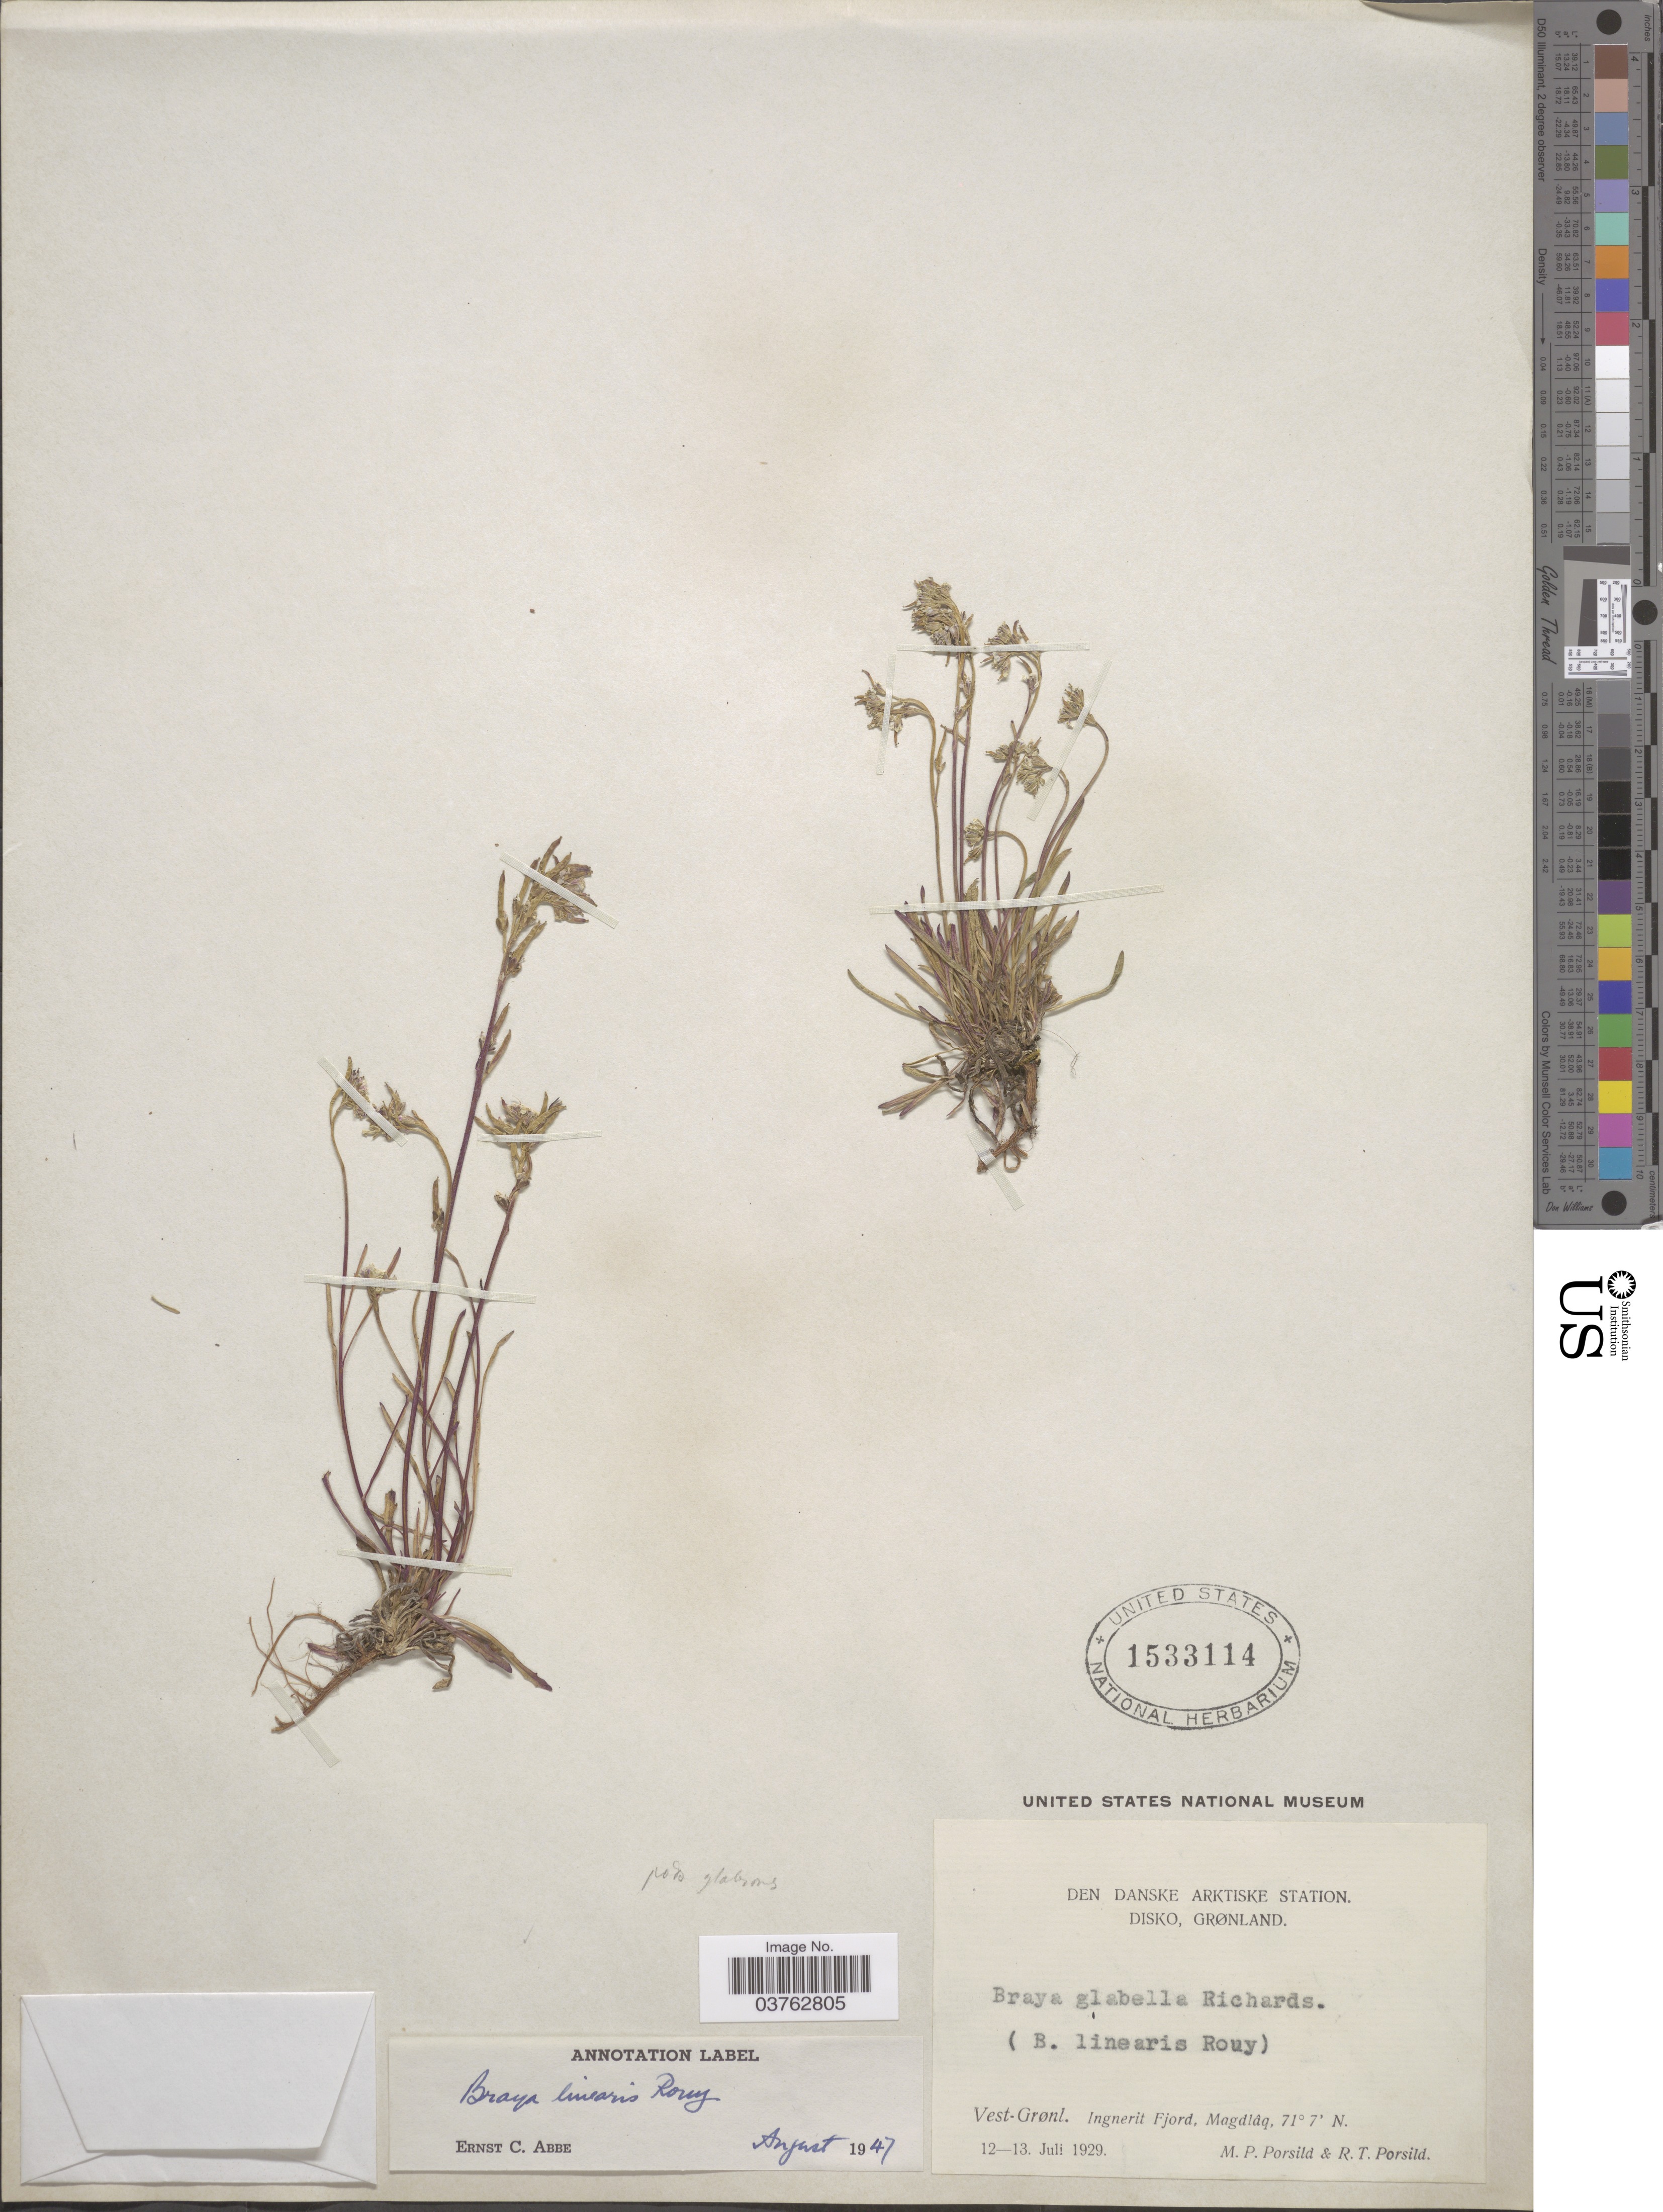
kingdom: Plantae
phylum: Tracheophyta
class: Magnoliopsida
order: Brassicales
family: Brassicaceae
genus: Braya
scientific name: Braya linearis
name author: Rouy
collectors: M. P. Porsild & R. T. Porsild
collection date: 1929-07-12/1929-07-13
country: Greenland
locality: Den Danske Arktiske Station. Disko, Grønland. Vest- Grønl. Ingnerit Fjord, Magdlâq.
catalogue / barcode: US 1533114